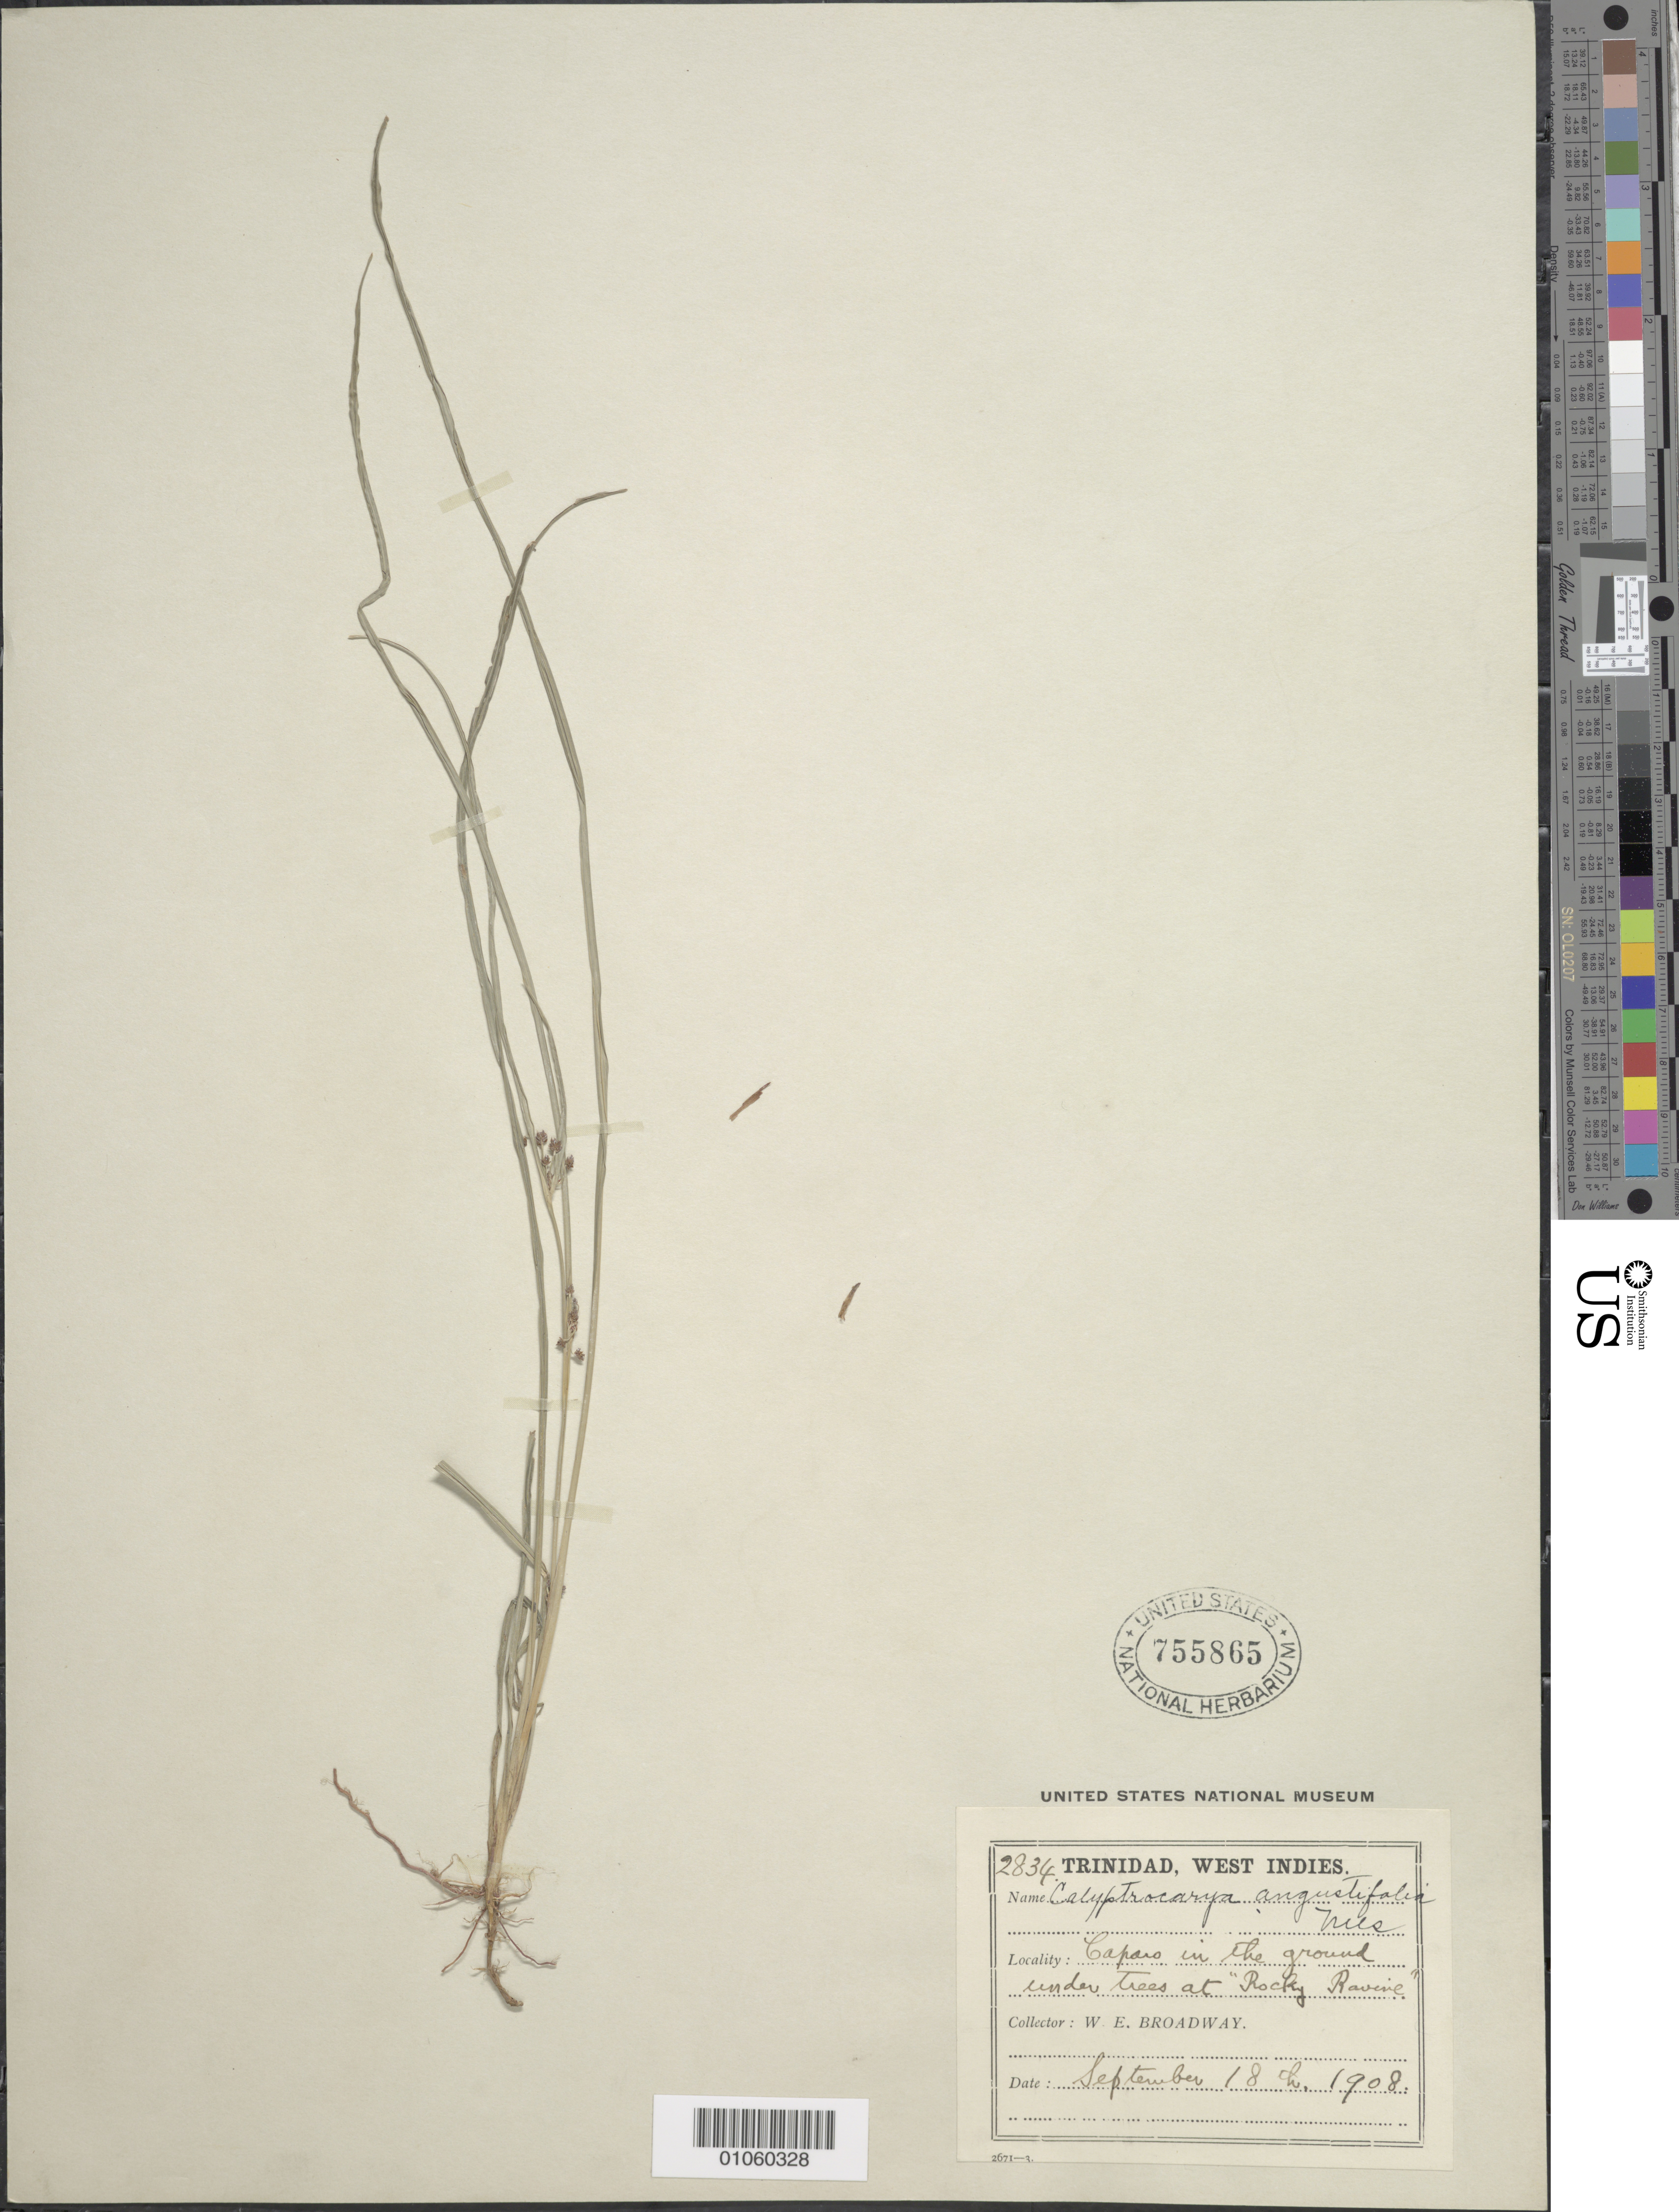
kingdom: Plantae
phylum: Tracheophyta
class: Liliopsida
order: Poales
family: Cyperaceae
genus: Calyptrocarya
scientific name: Calyptrocarya glomerulata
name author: (Brongn.) Urb.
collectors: W. E. Broadway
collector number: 2834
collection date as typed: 18 Sep 1908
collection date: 1908-09-18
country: Trinidad and Tobago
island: Trinidad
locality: Caparo at "Rocky Ravine"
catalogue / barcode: US 755865